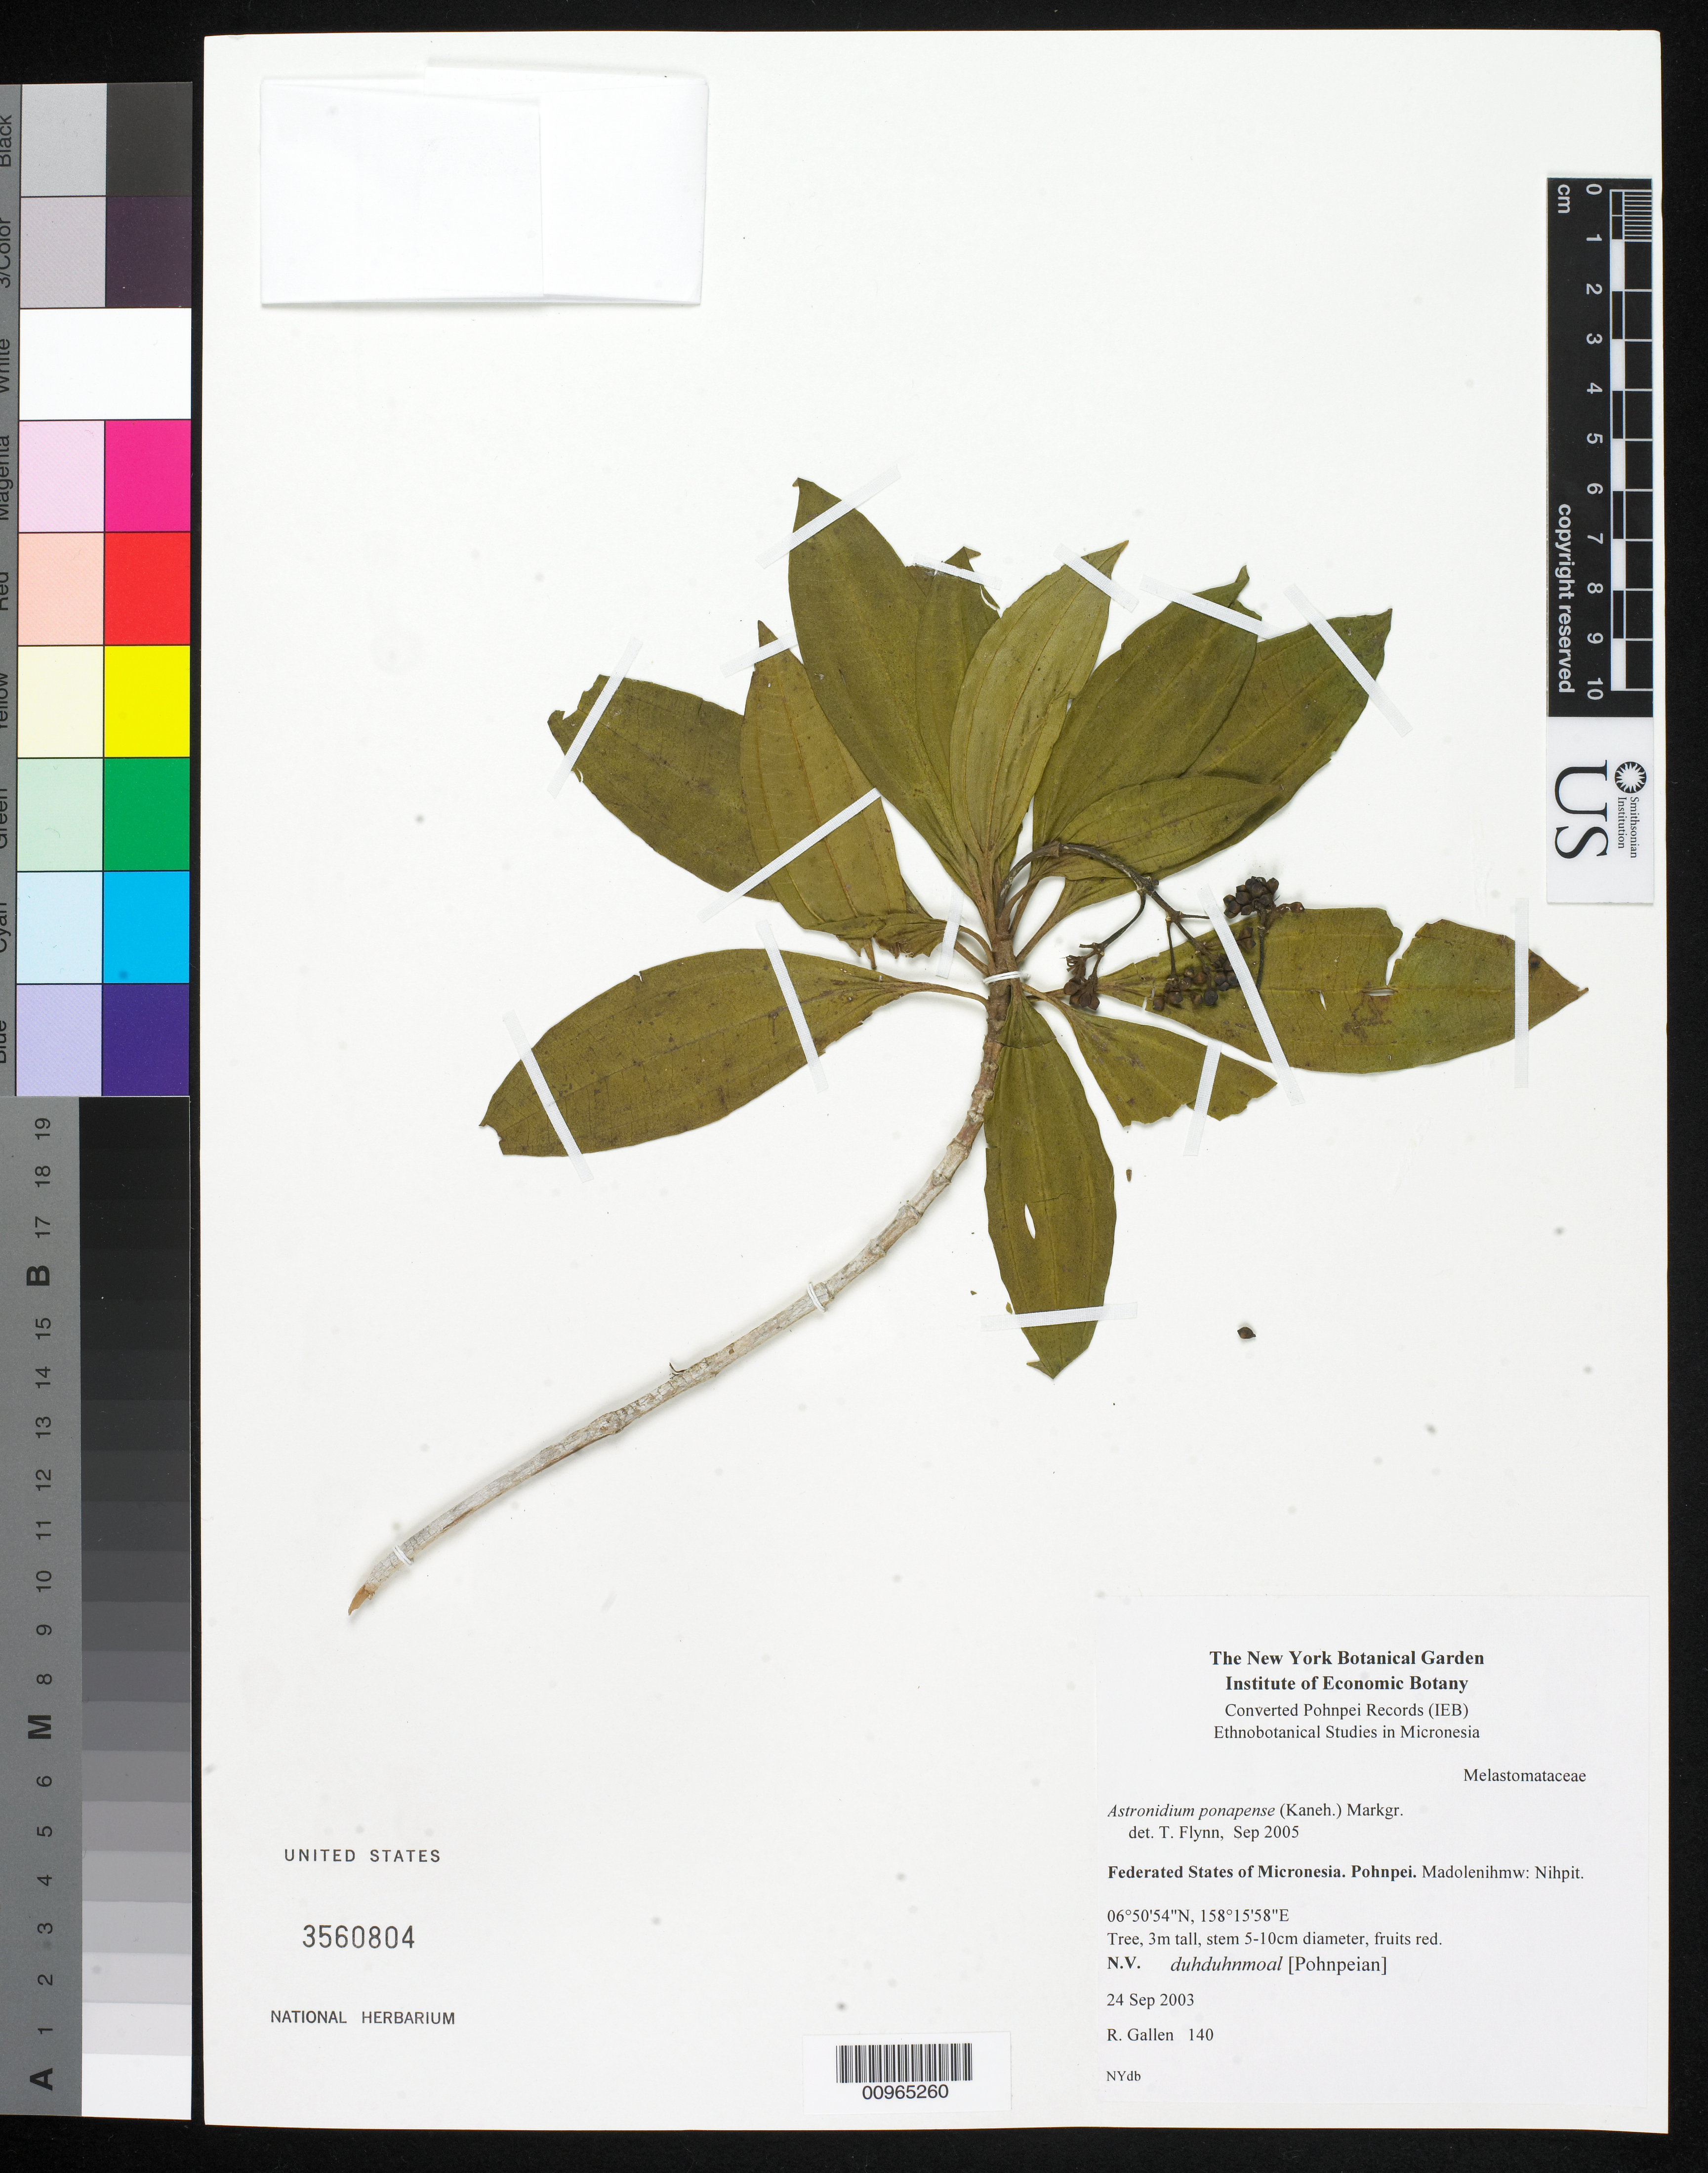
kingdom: Plantae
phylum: Tracheophyta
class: Magnoliopsida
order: Myrtales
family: Melastomataceae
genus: Astronidium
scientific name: Astronidium confertiflorum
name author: (A. Gray) Markgr.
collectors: R. Gallen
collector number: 140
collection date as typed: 24 Sep 2003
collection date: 2003-09-24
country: Micronesia, Federated States of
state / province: Pohnpei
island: Pohnpei [Ponape]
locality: Nihpit, Madolenihmw, Pohnpei, Micronesia.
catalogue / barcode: US 3560804